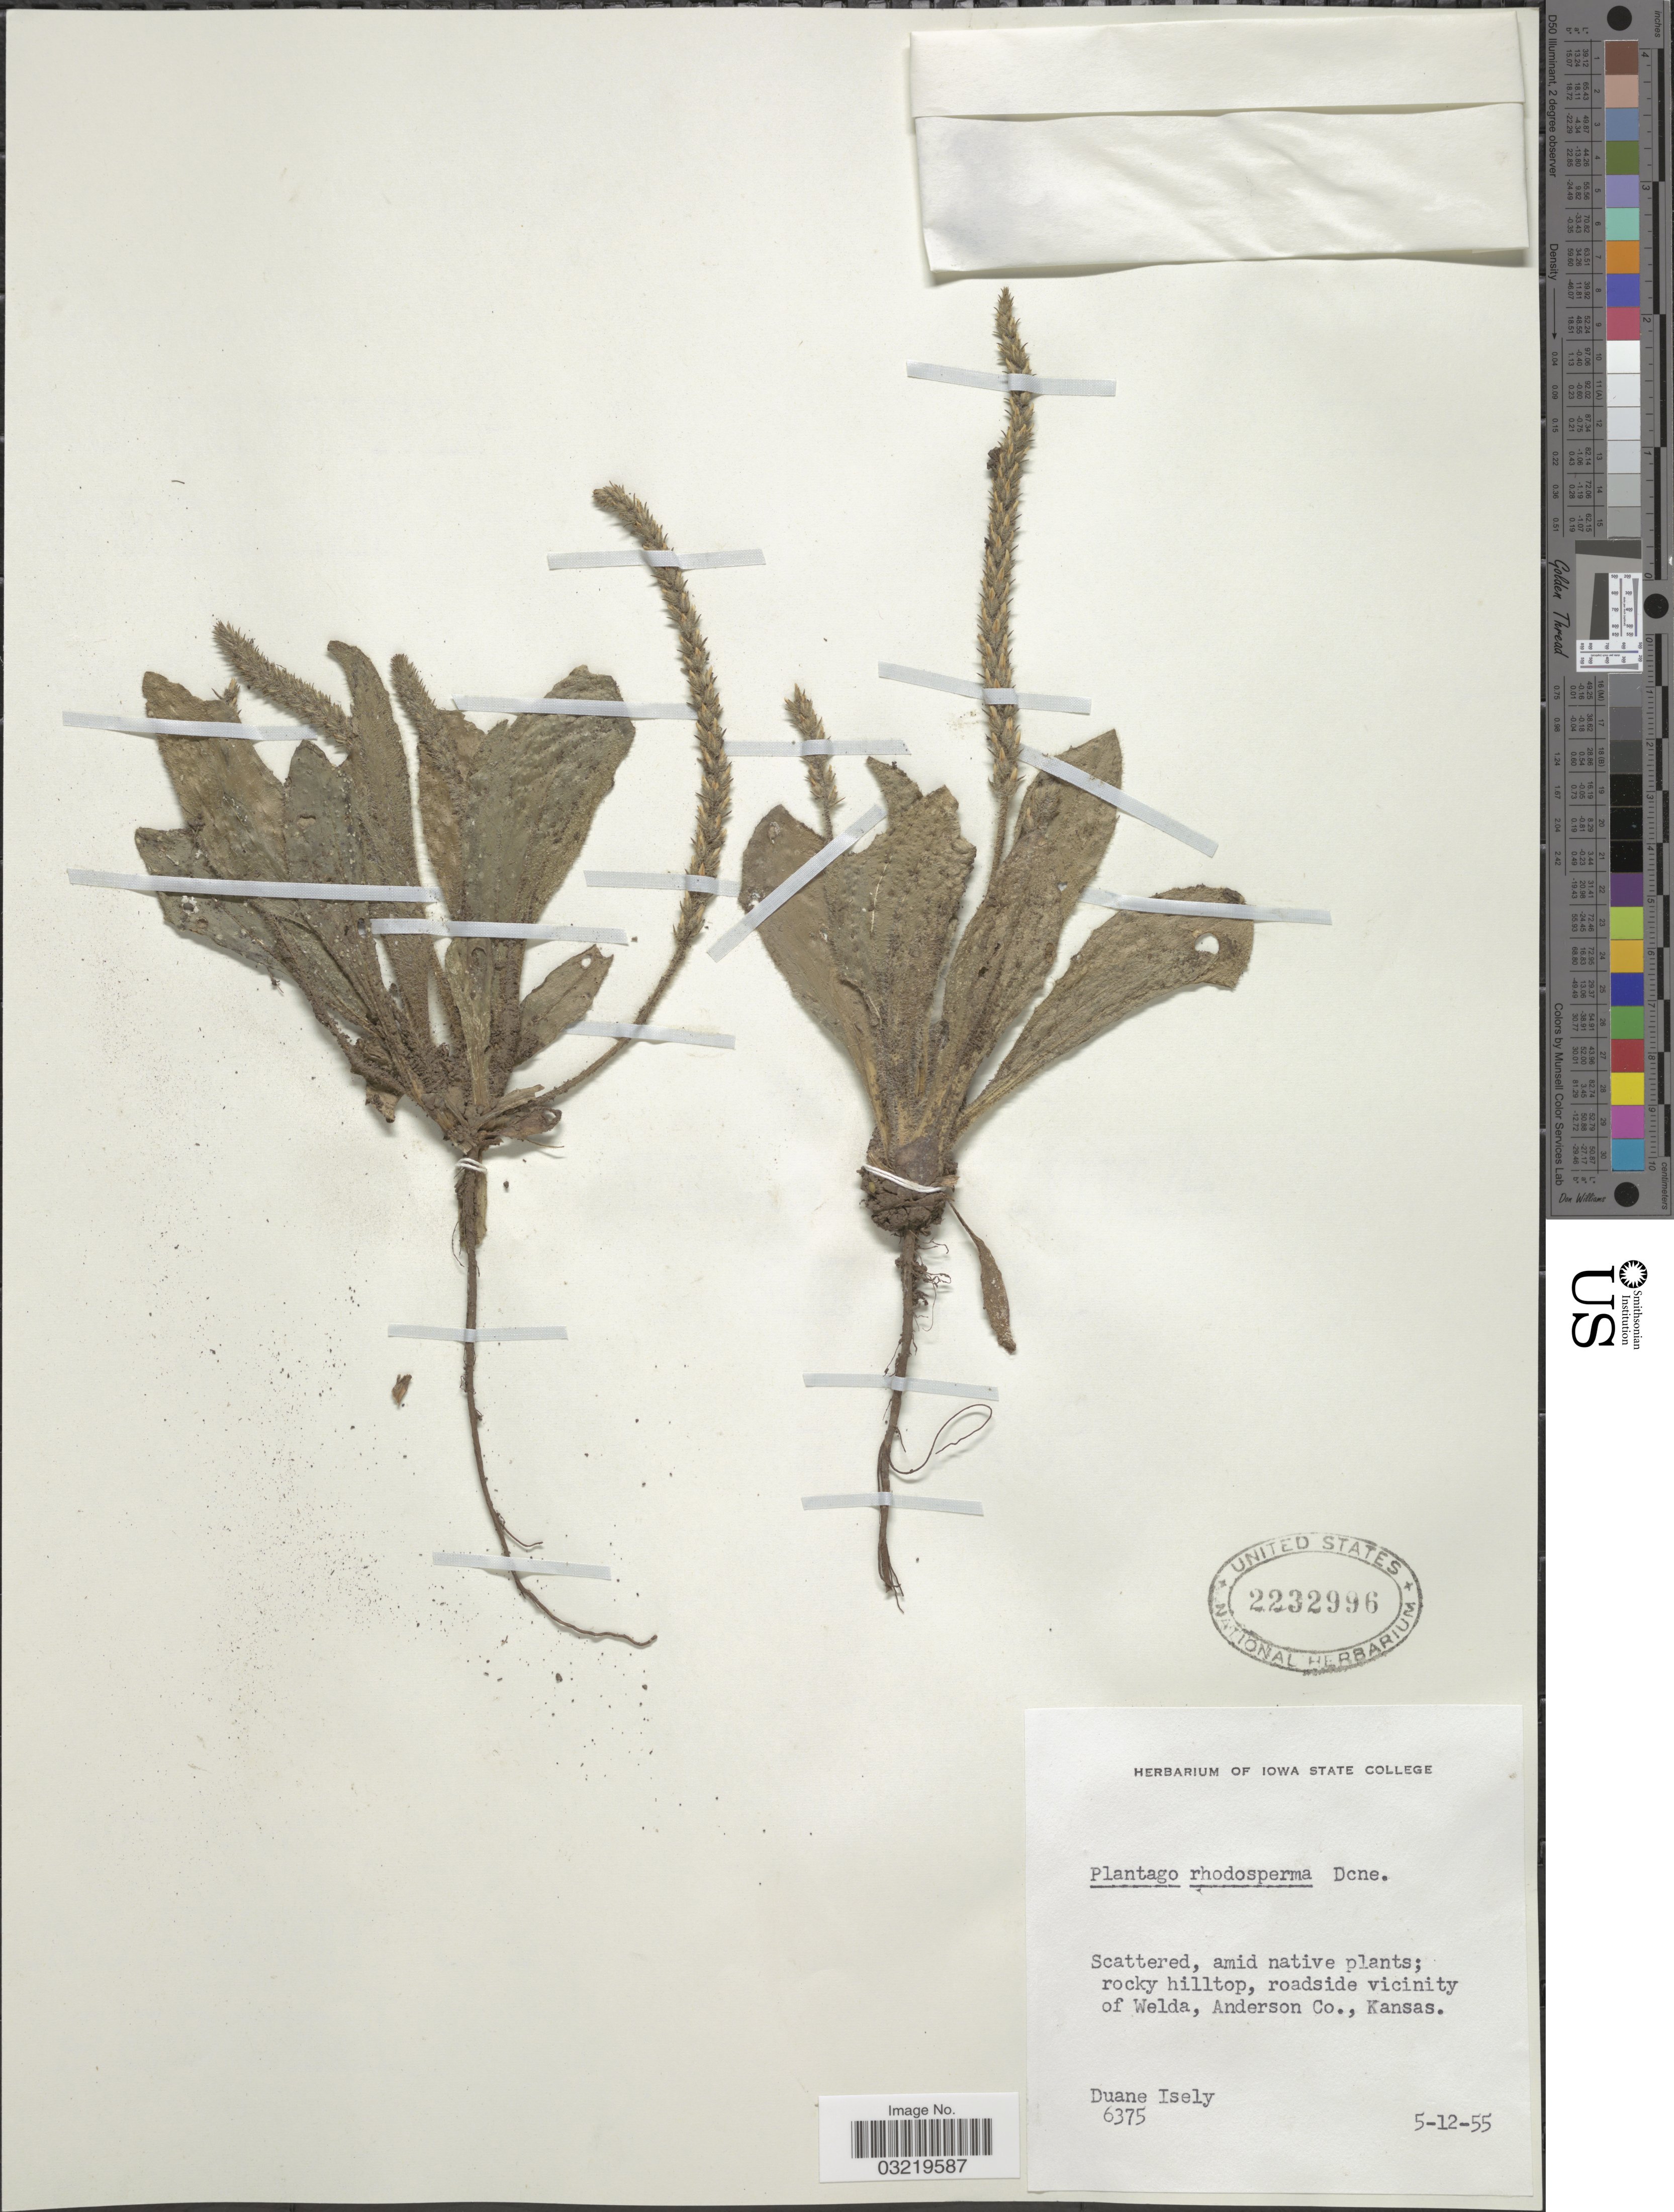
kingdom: Plantae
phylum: Tracheophyta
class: Magnoliopsida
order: Lamiales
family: Plantaginaceae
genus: Plantago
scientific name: Plantago rhodosperma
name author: Decne.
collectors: D. Isely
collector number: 6375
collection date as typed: Transcribed d/m/y: 12/5/55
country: United States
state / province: Kansas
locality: Rocky hilltop, roadside vicinity of Welda, Anderson Co.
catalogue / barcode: US 2232996